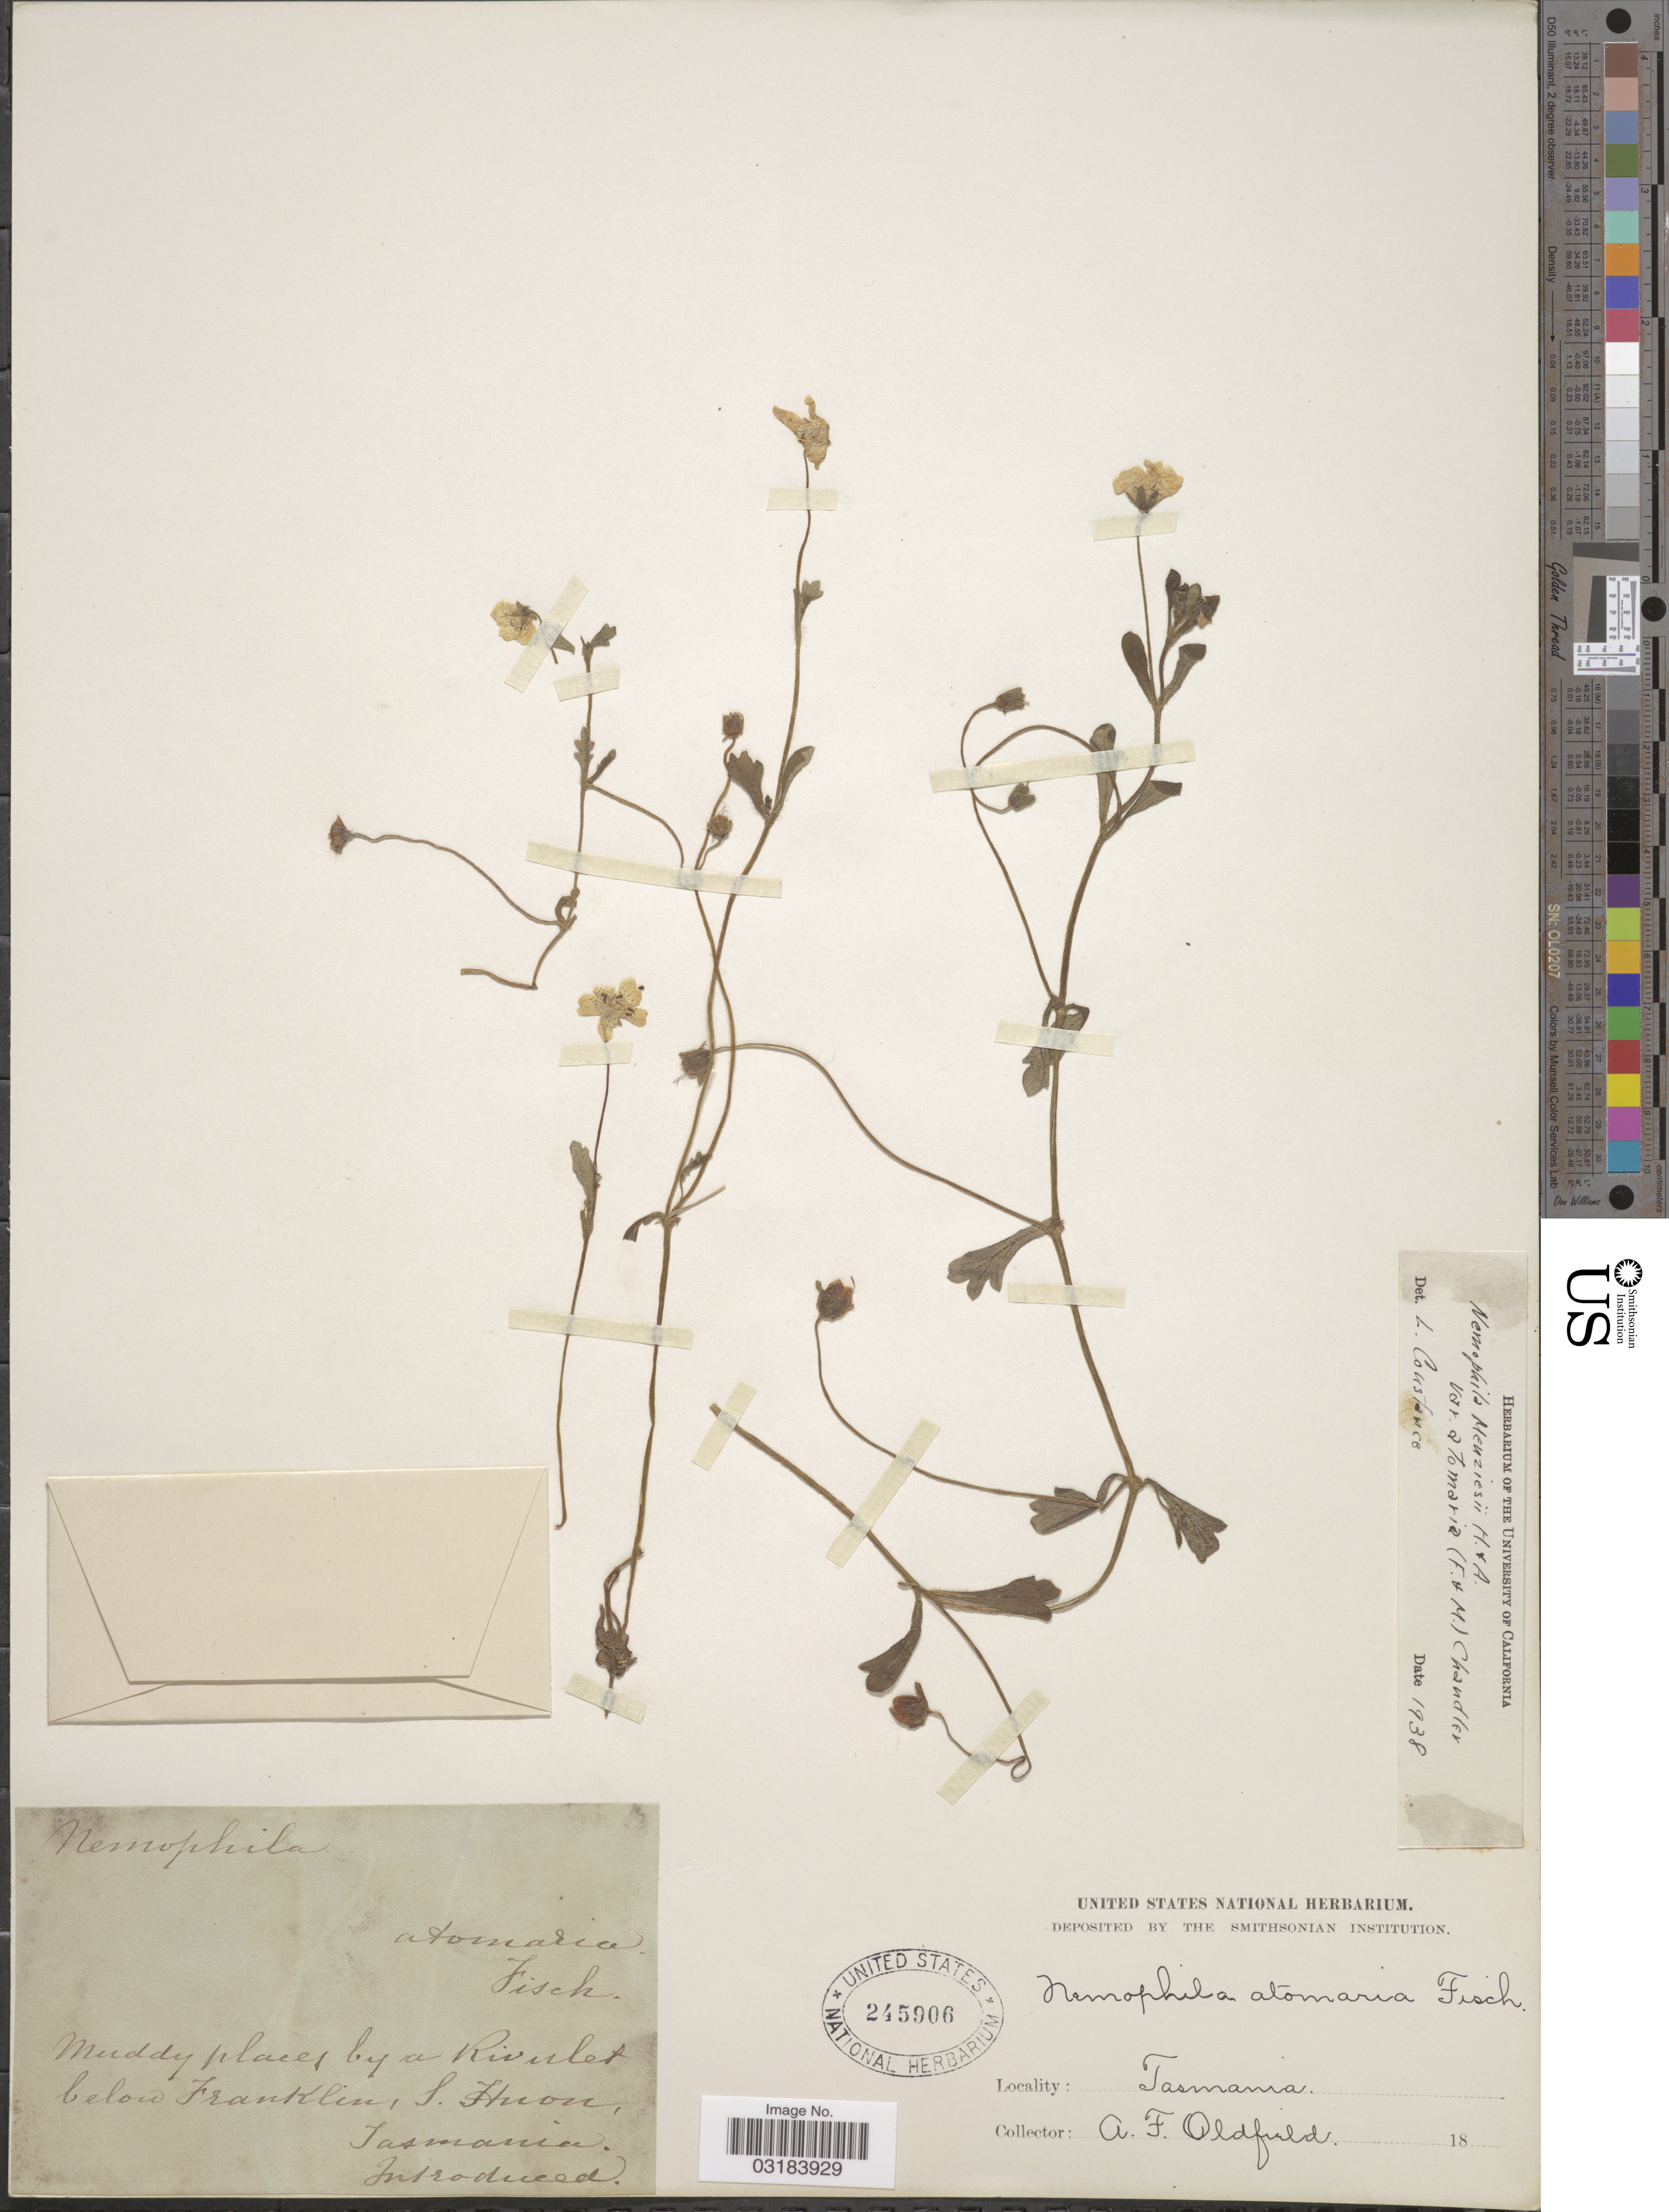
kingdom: Plantae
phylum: Tracheophyta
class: Magnoliopsida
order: Boraginales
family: Hydrophyllaceae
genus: Nemophila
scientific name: Nemophila menziesii var. atomaria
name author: (Fisch. & C.A. Mey.) H.P. Chandler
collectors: A. Oldfield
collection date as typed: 18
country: Australia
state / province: Tasmania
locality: Muddy places by a Rivulet below Franklin, S. Huon.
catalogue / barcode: US 245906